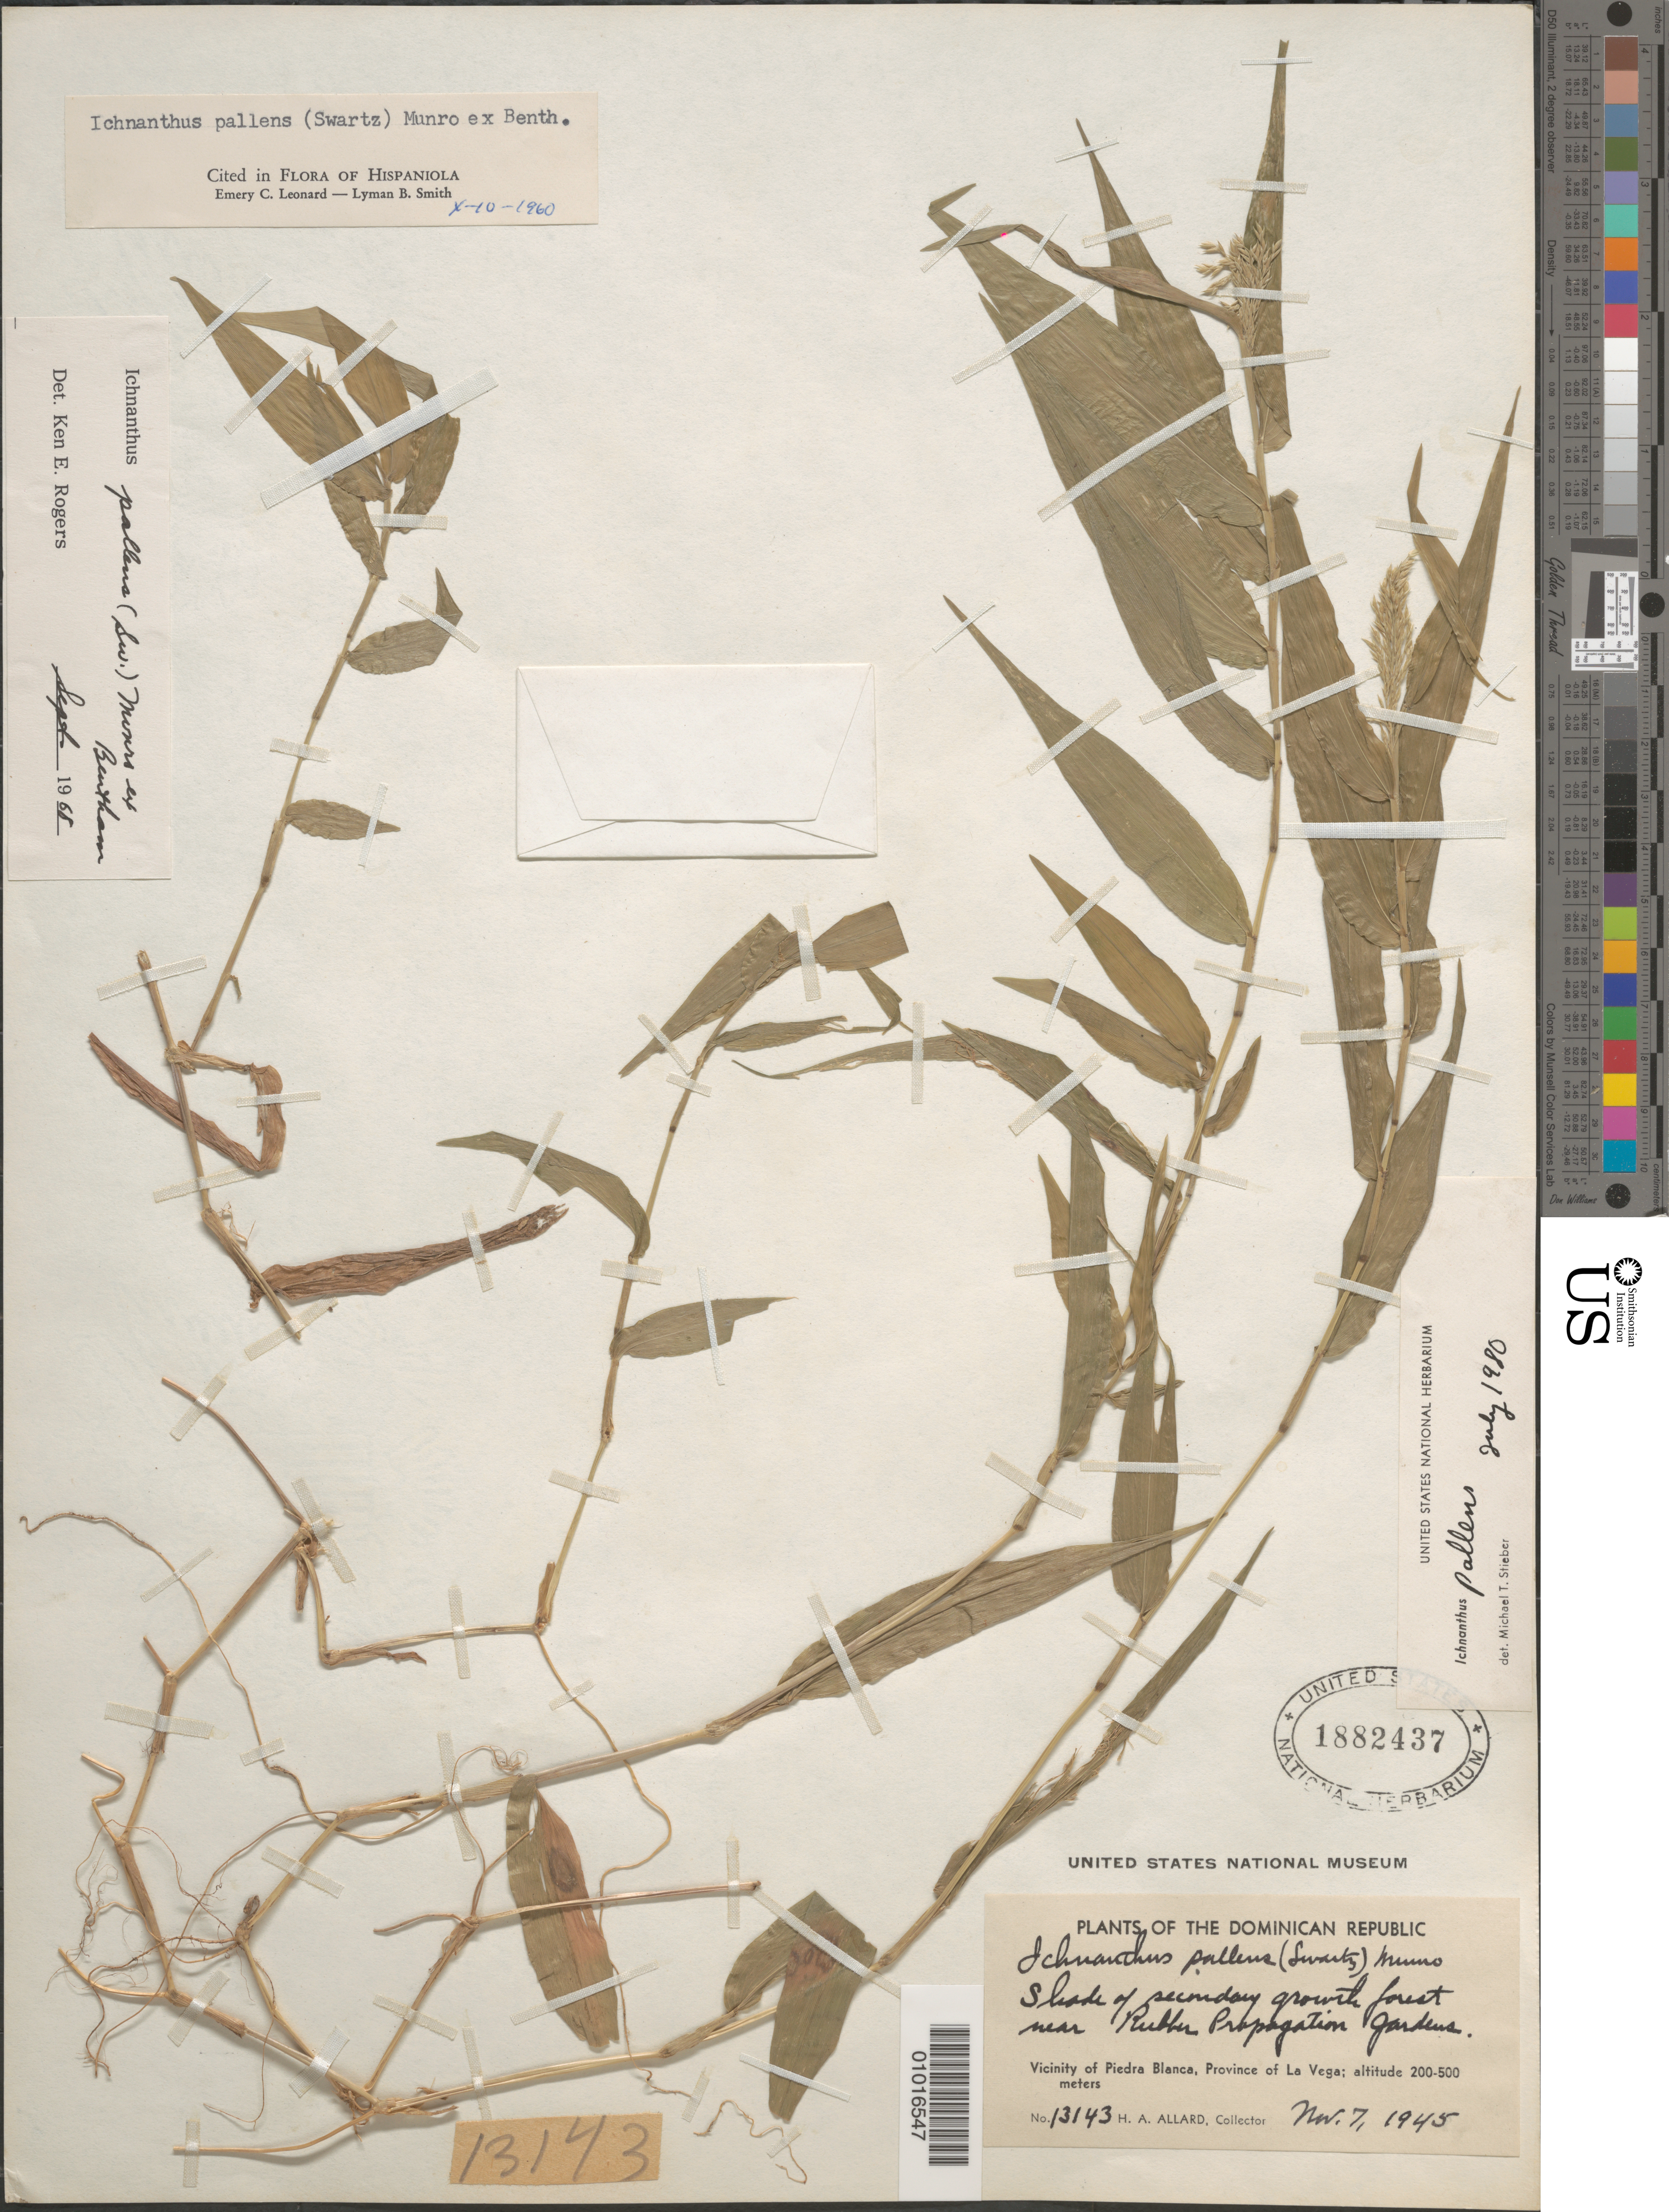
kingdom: Plantae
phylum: Tracheophyta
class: Liliopsida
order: Poales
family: Poaceae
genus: Ichnanthus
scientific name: Ichnanthus pallens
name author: (Sw.) Munro ex Benth.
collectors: H. A. Allard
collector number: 13143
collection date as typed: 07 Nov 1945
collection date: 1945-11-07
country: Dominican Republic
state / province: La Vega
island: Hispaniola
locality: Vicinity of Piedra Blanca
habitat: shade of forest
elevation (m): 200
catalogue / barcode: US 1882437